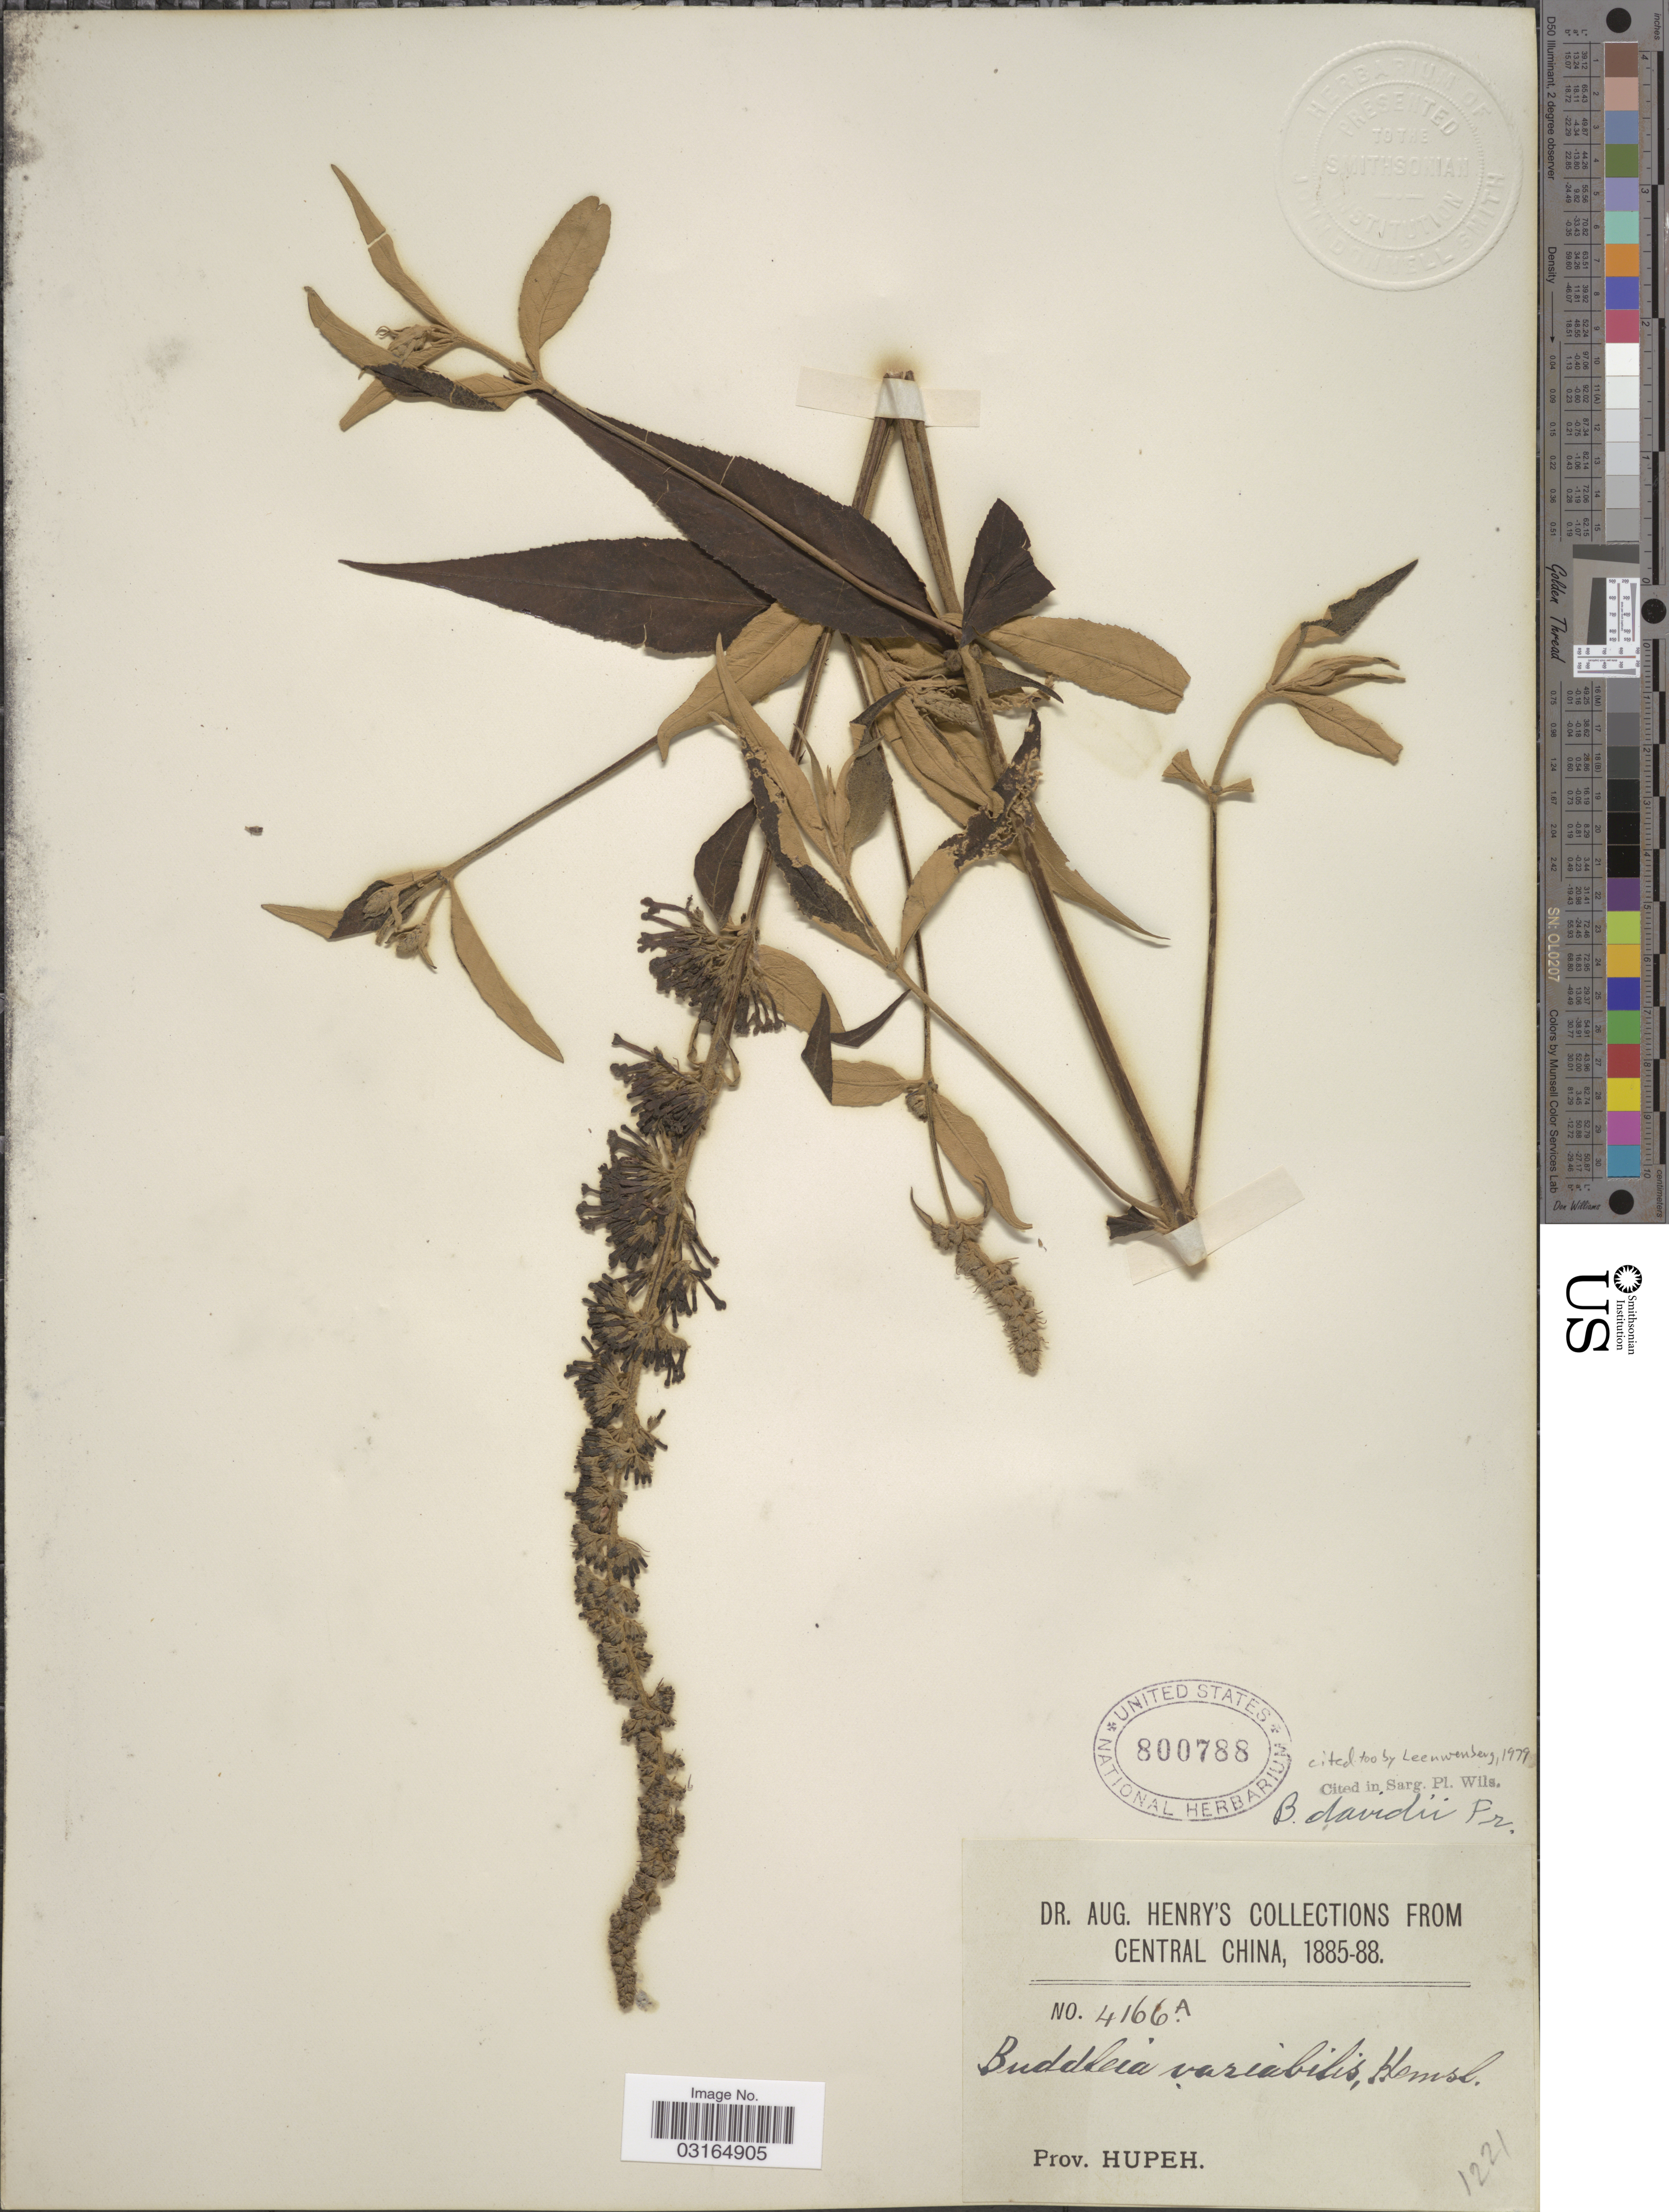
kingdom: Plantae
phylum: Tracheophyta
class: Magnoliopsida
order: Lamiales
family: Scrophulariaceae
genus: Buddleja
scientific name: Buddleja davidii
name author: Franch.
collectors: A. Henry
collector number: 4166 A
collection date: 1885/1888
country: China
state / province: Hubei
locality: Central China. Prov. Hupeh.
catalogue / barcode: US 800788